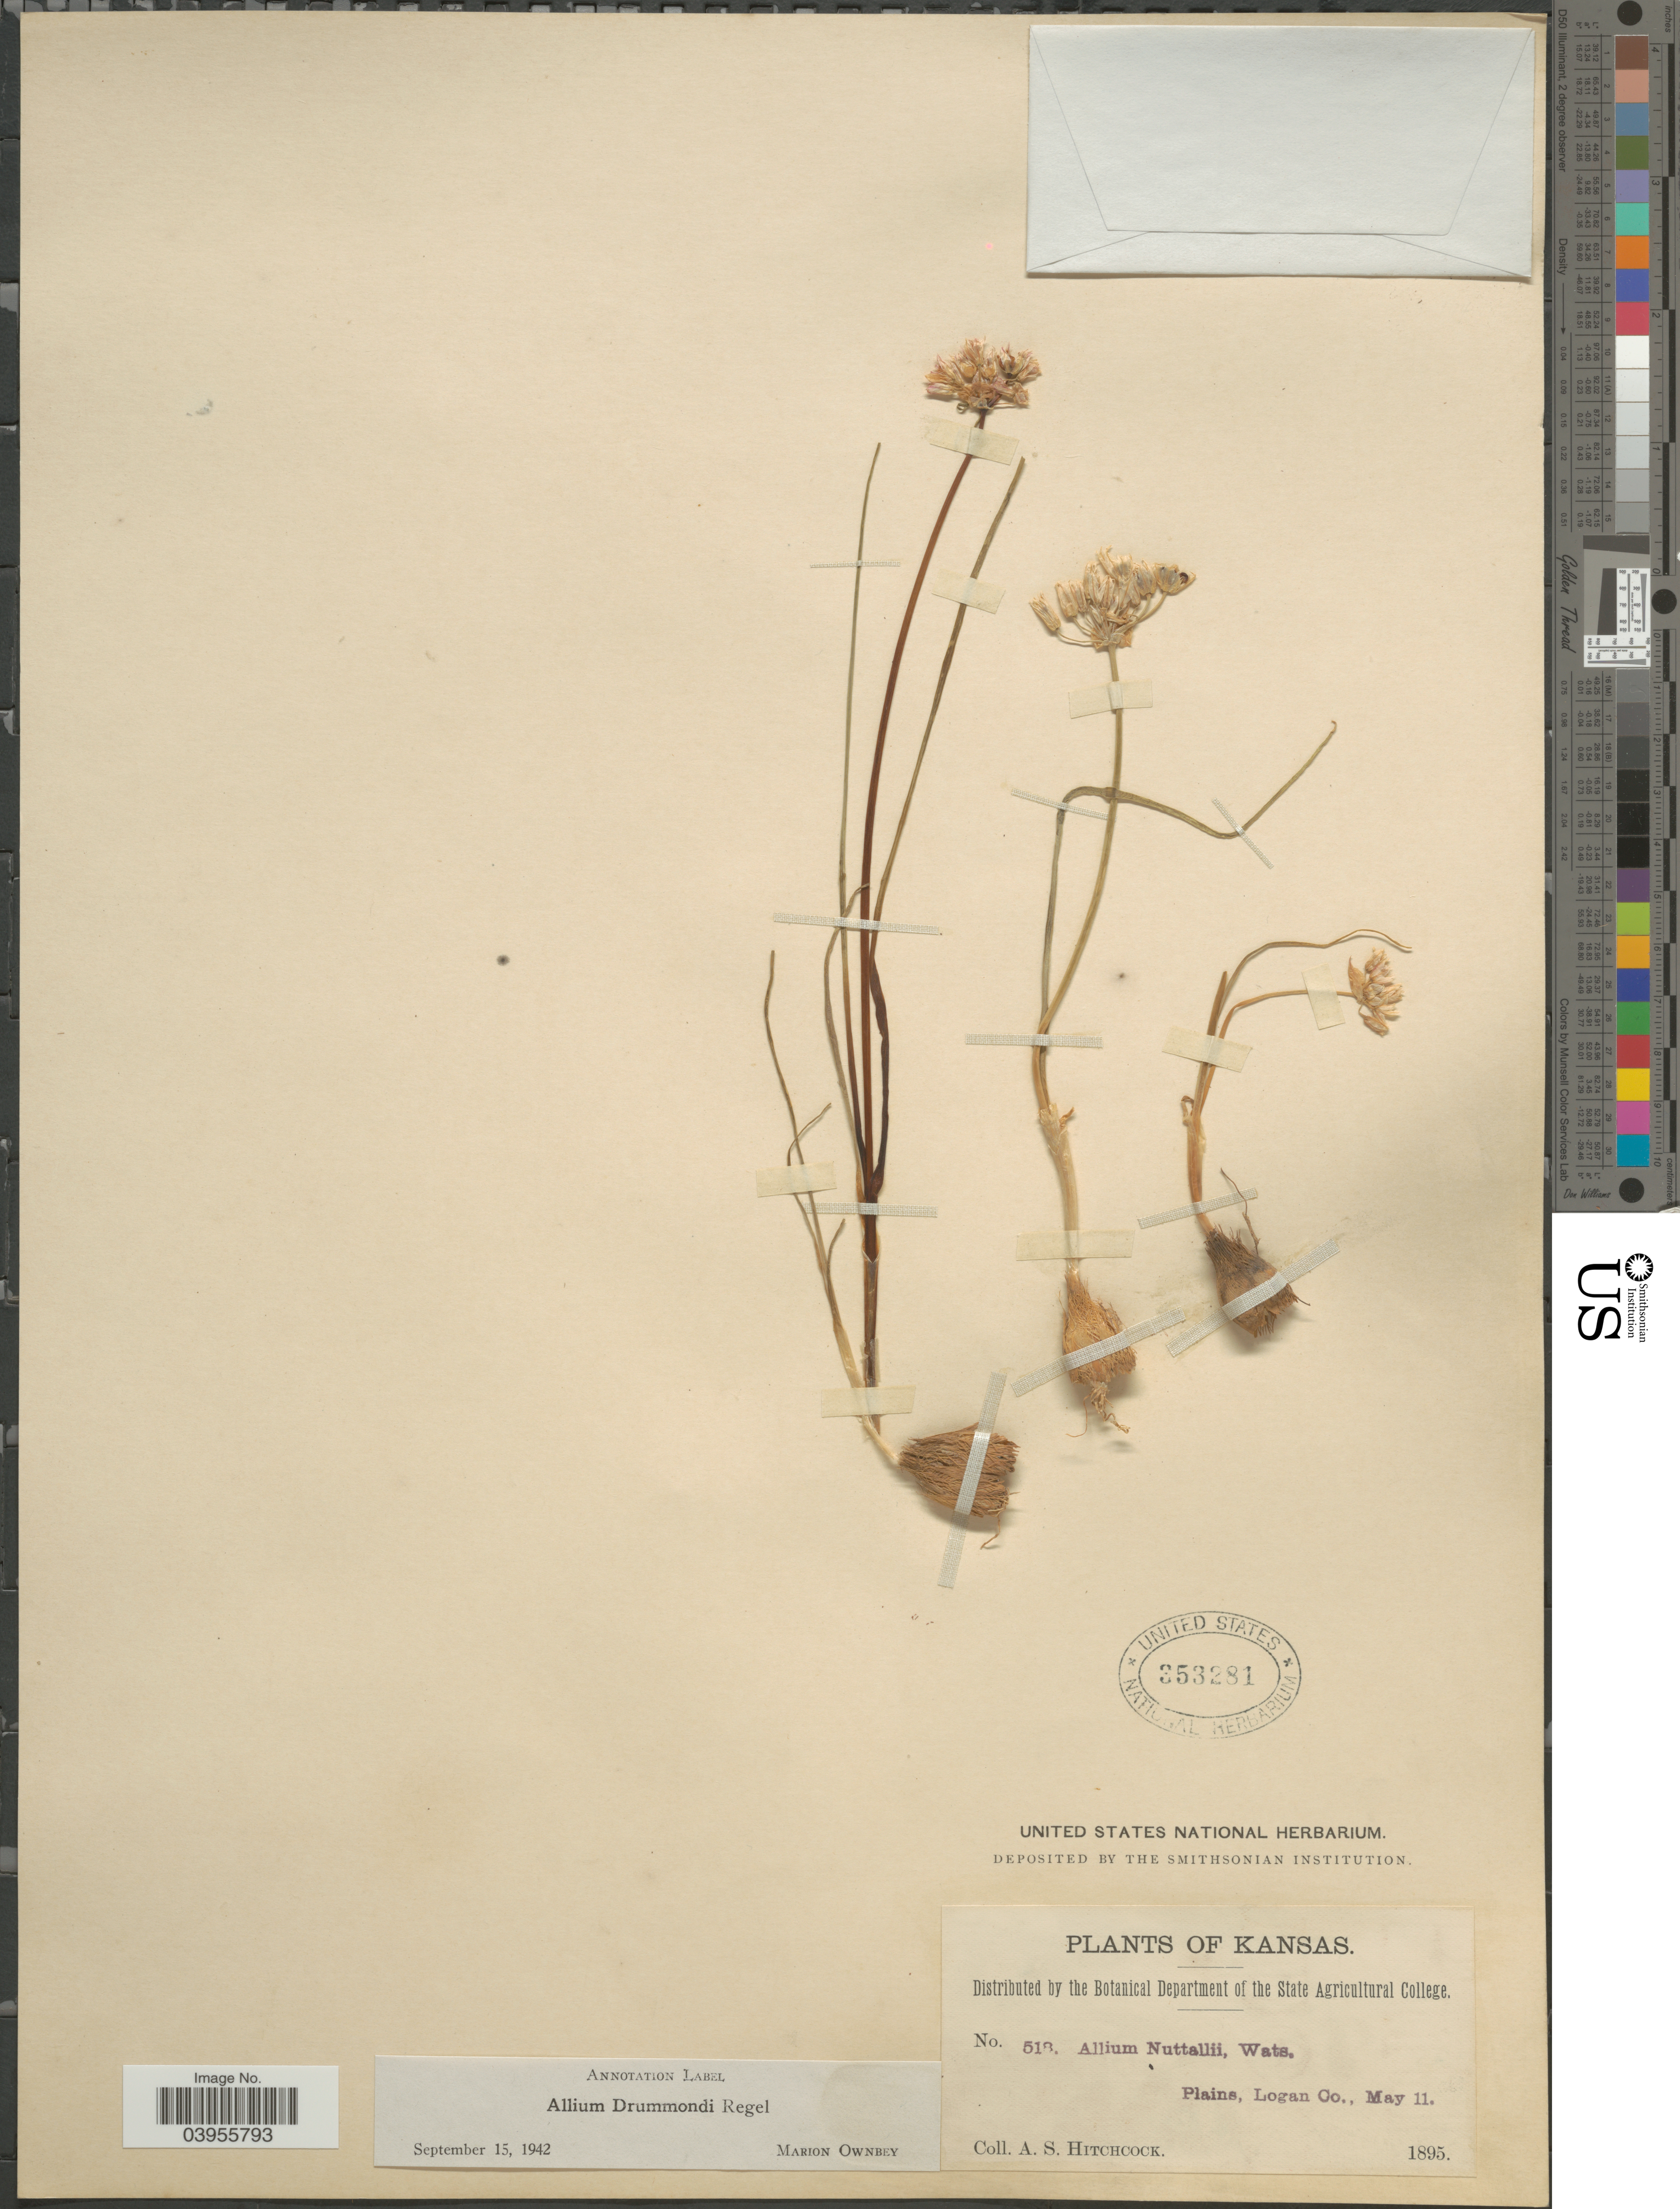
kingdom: Plantae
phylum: Tracheophyta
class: Liliopsida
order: Asparagales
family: Amaryllidaceae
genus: Allium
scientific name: Allium drummondii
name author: Regel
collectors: A. S. Hitchcock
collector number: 518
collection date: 1895-05-11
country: United States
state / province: Kansas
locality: Plains, Logan Co.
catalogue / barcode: US 353281